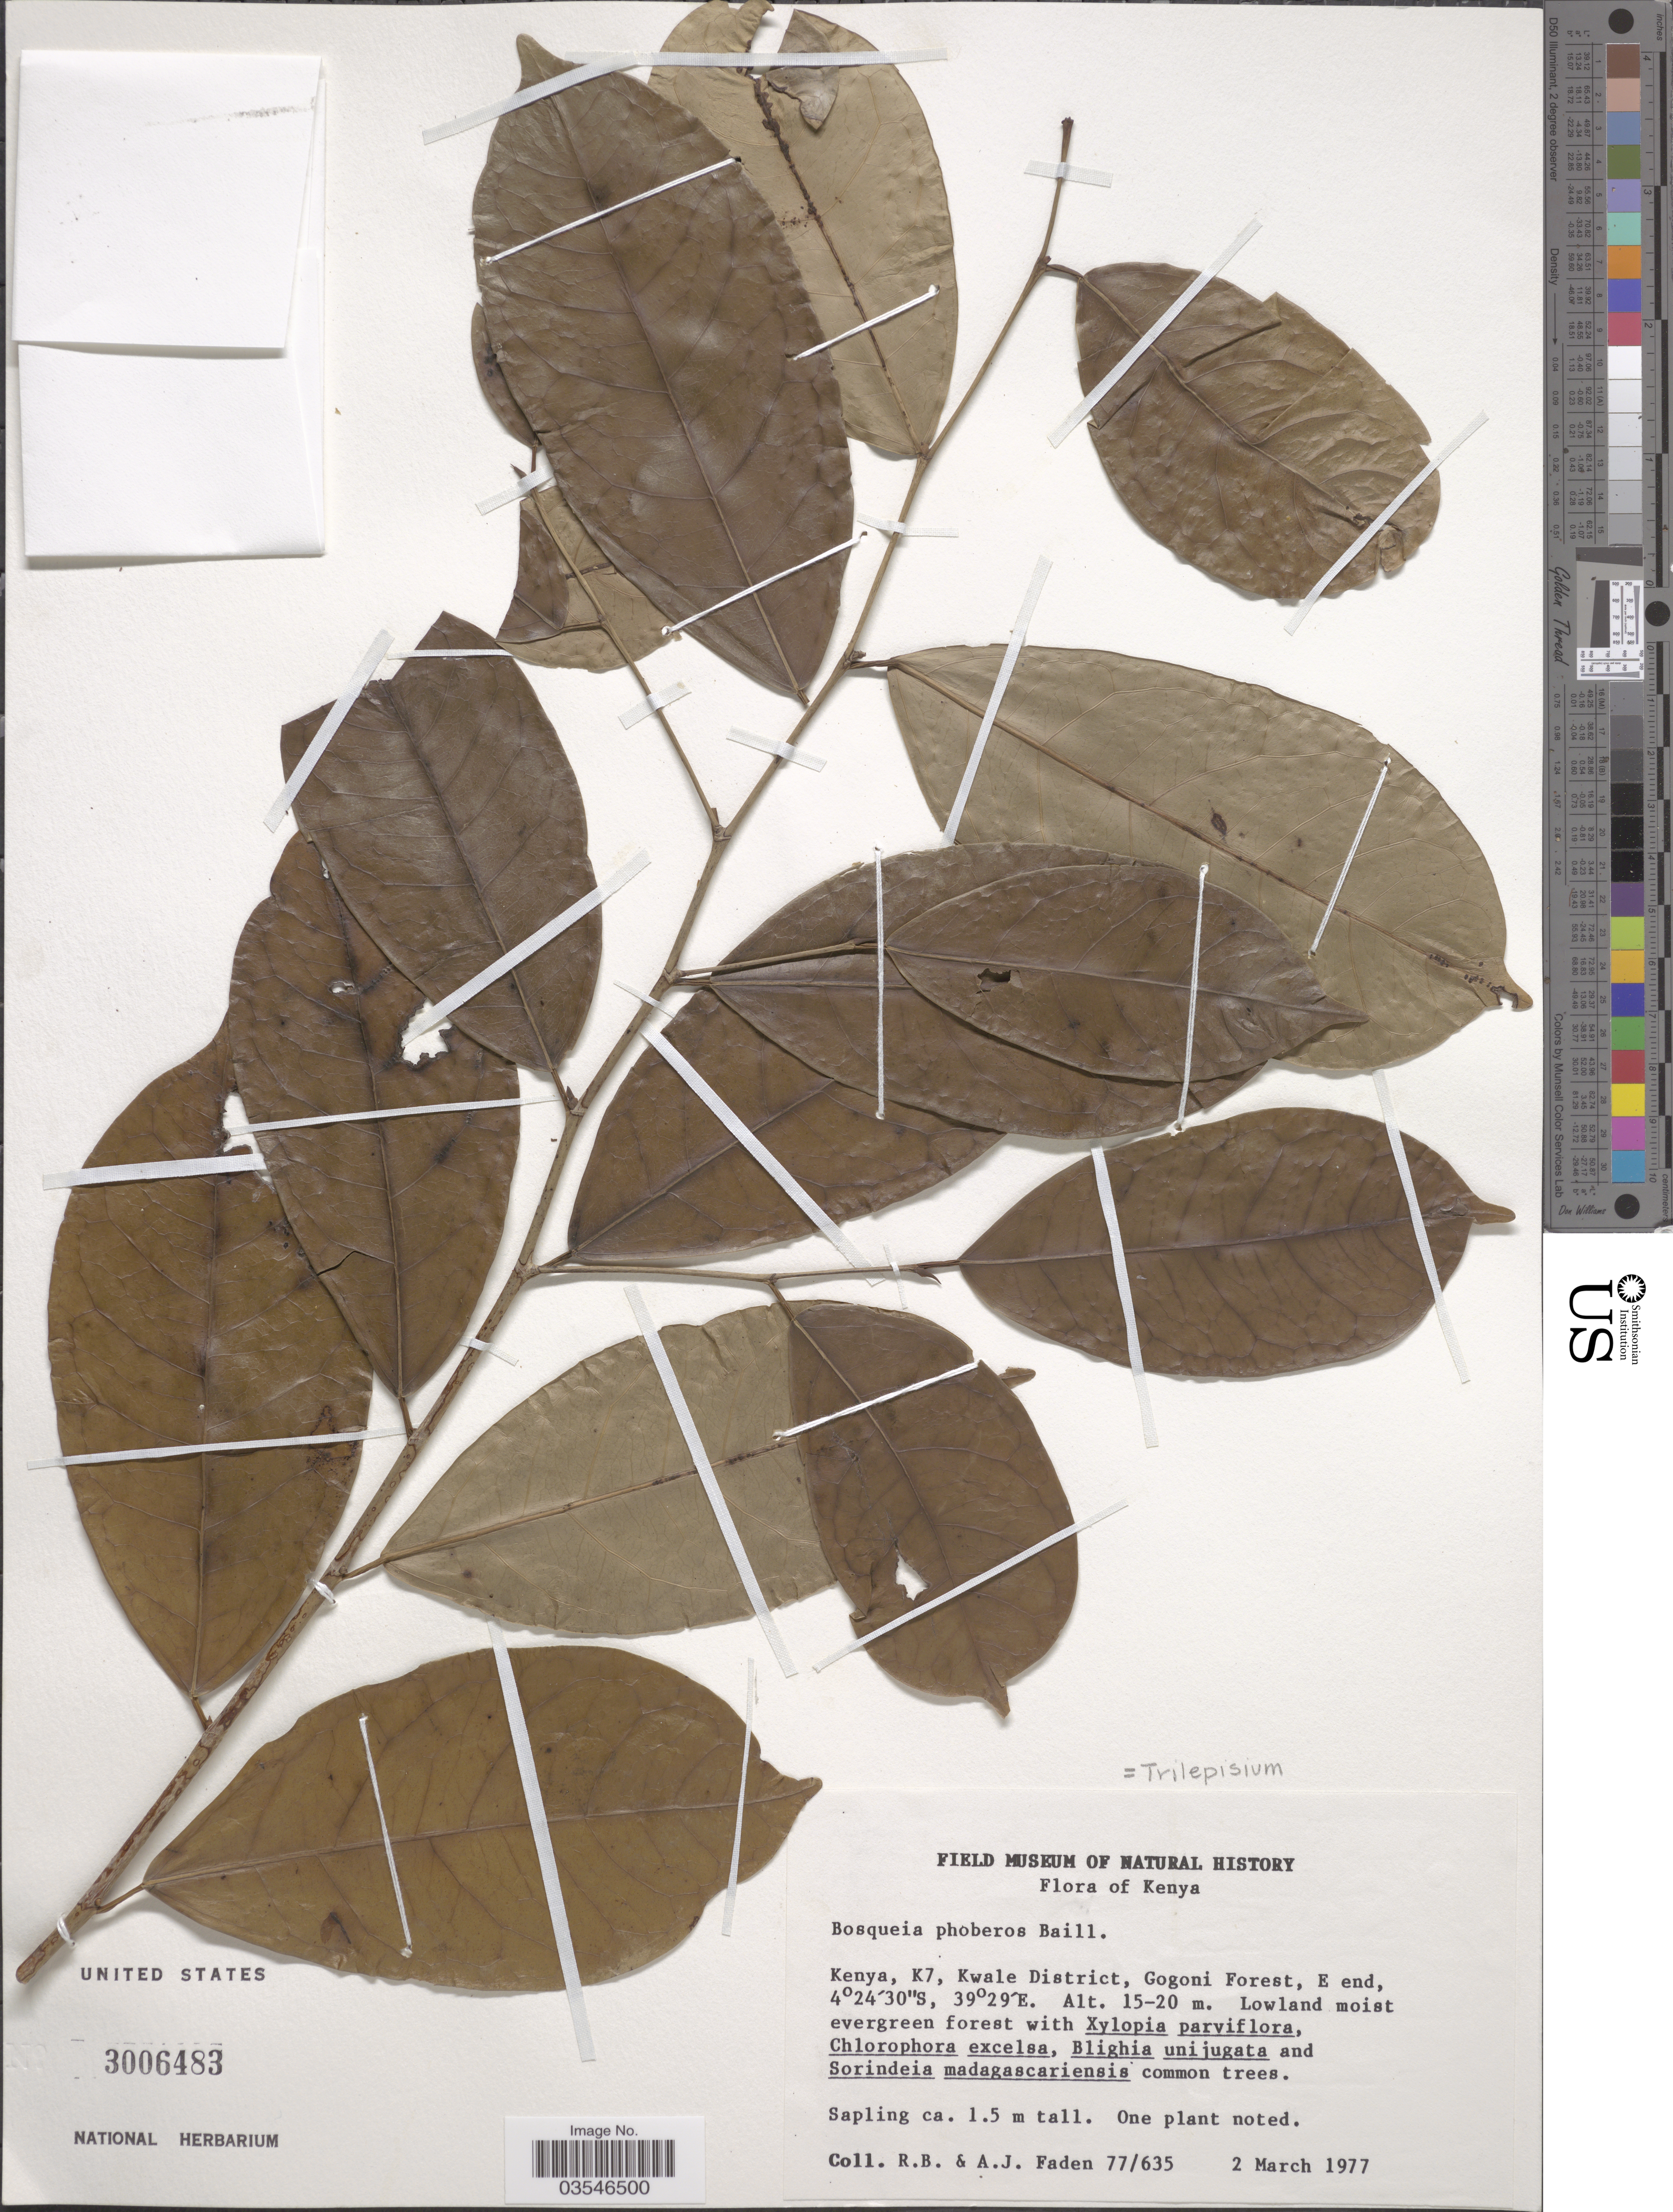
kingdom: Plantae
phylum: Tracheophyta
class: Magnoliopsida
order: Rosales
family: Moraceae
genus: Trilepisium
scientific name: Trilepisium madagascariense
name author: DC.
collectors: R. B. Faden & A. J. Faden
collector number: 77/635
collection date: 1977-03-02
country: Kenya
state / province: Kwale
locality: K7, Kwale District, Gogoni Forest, E end.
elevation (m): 15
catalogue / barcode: US 3006483